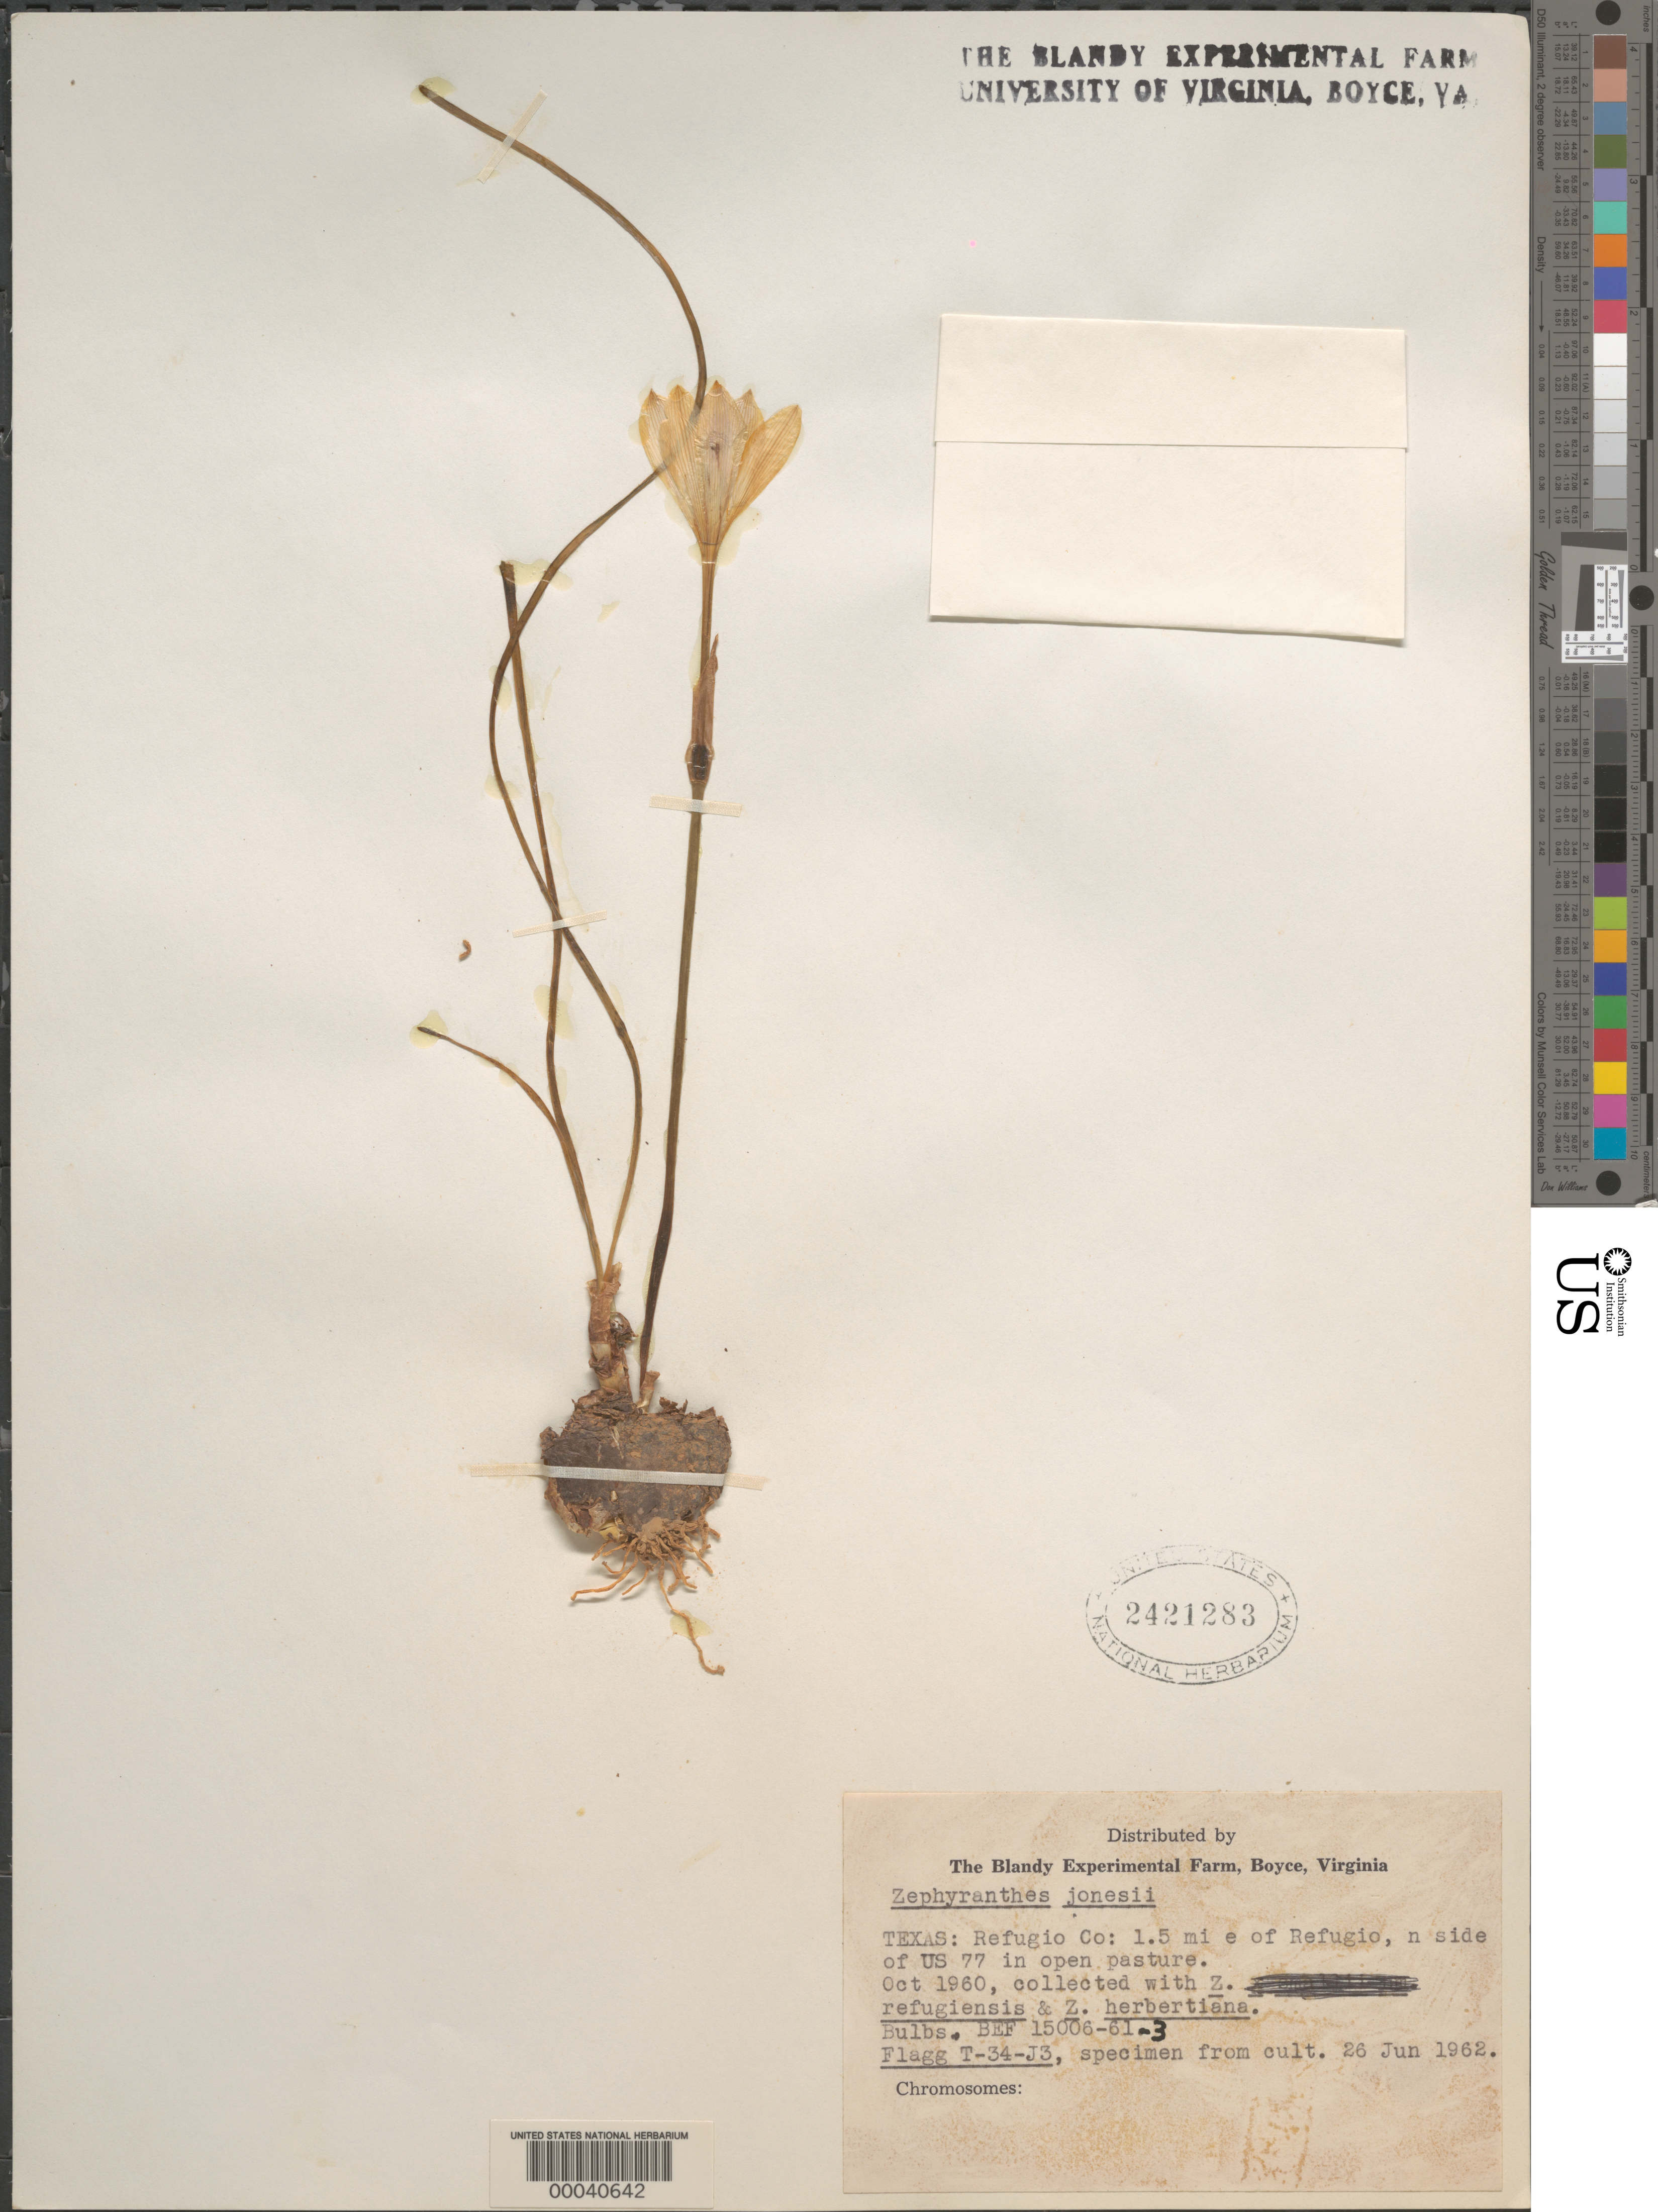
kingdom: Plantae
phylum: Tracheophyta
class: Liliopsida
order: Asparagales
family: Amaryllidaceae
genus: Zephyranthes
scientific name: Zephyranthes jonesii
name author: (Cory) Traub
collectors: R. O. Flagg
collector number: T-34-j3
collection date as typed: Oct 1960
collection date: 1960-10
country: United States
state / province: Texas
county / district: Refugio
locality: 1.5 mi. e of refugio, n side of us 77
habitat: In open pasture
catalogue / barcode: US 2421283